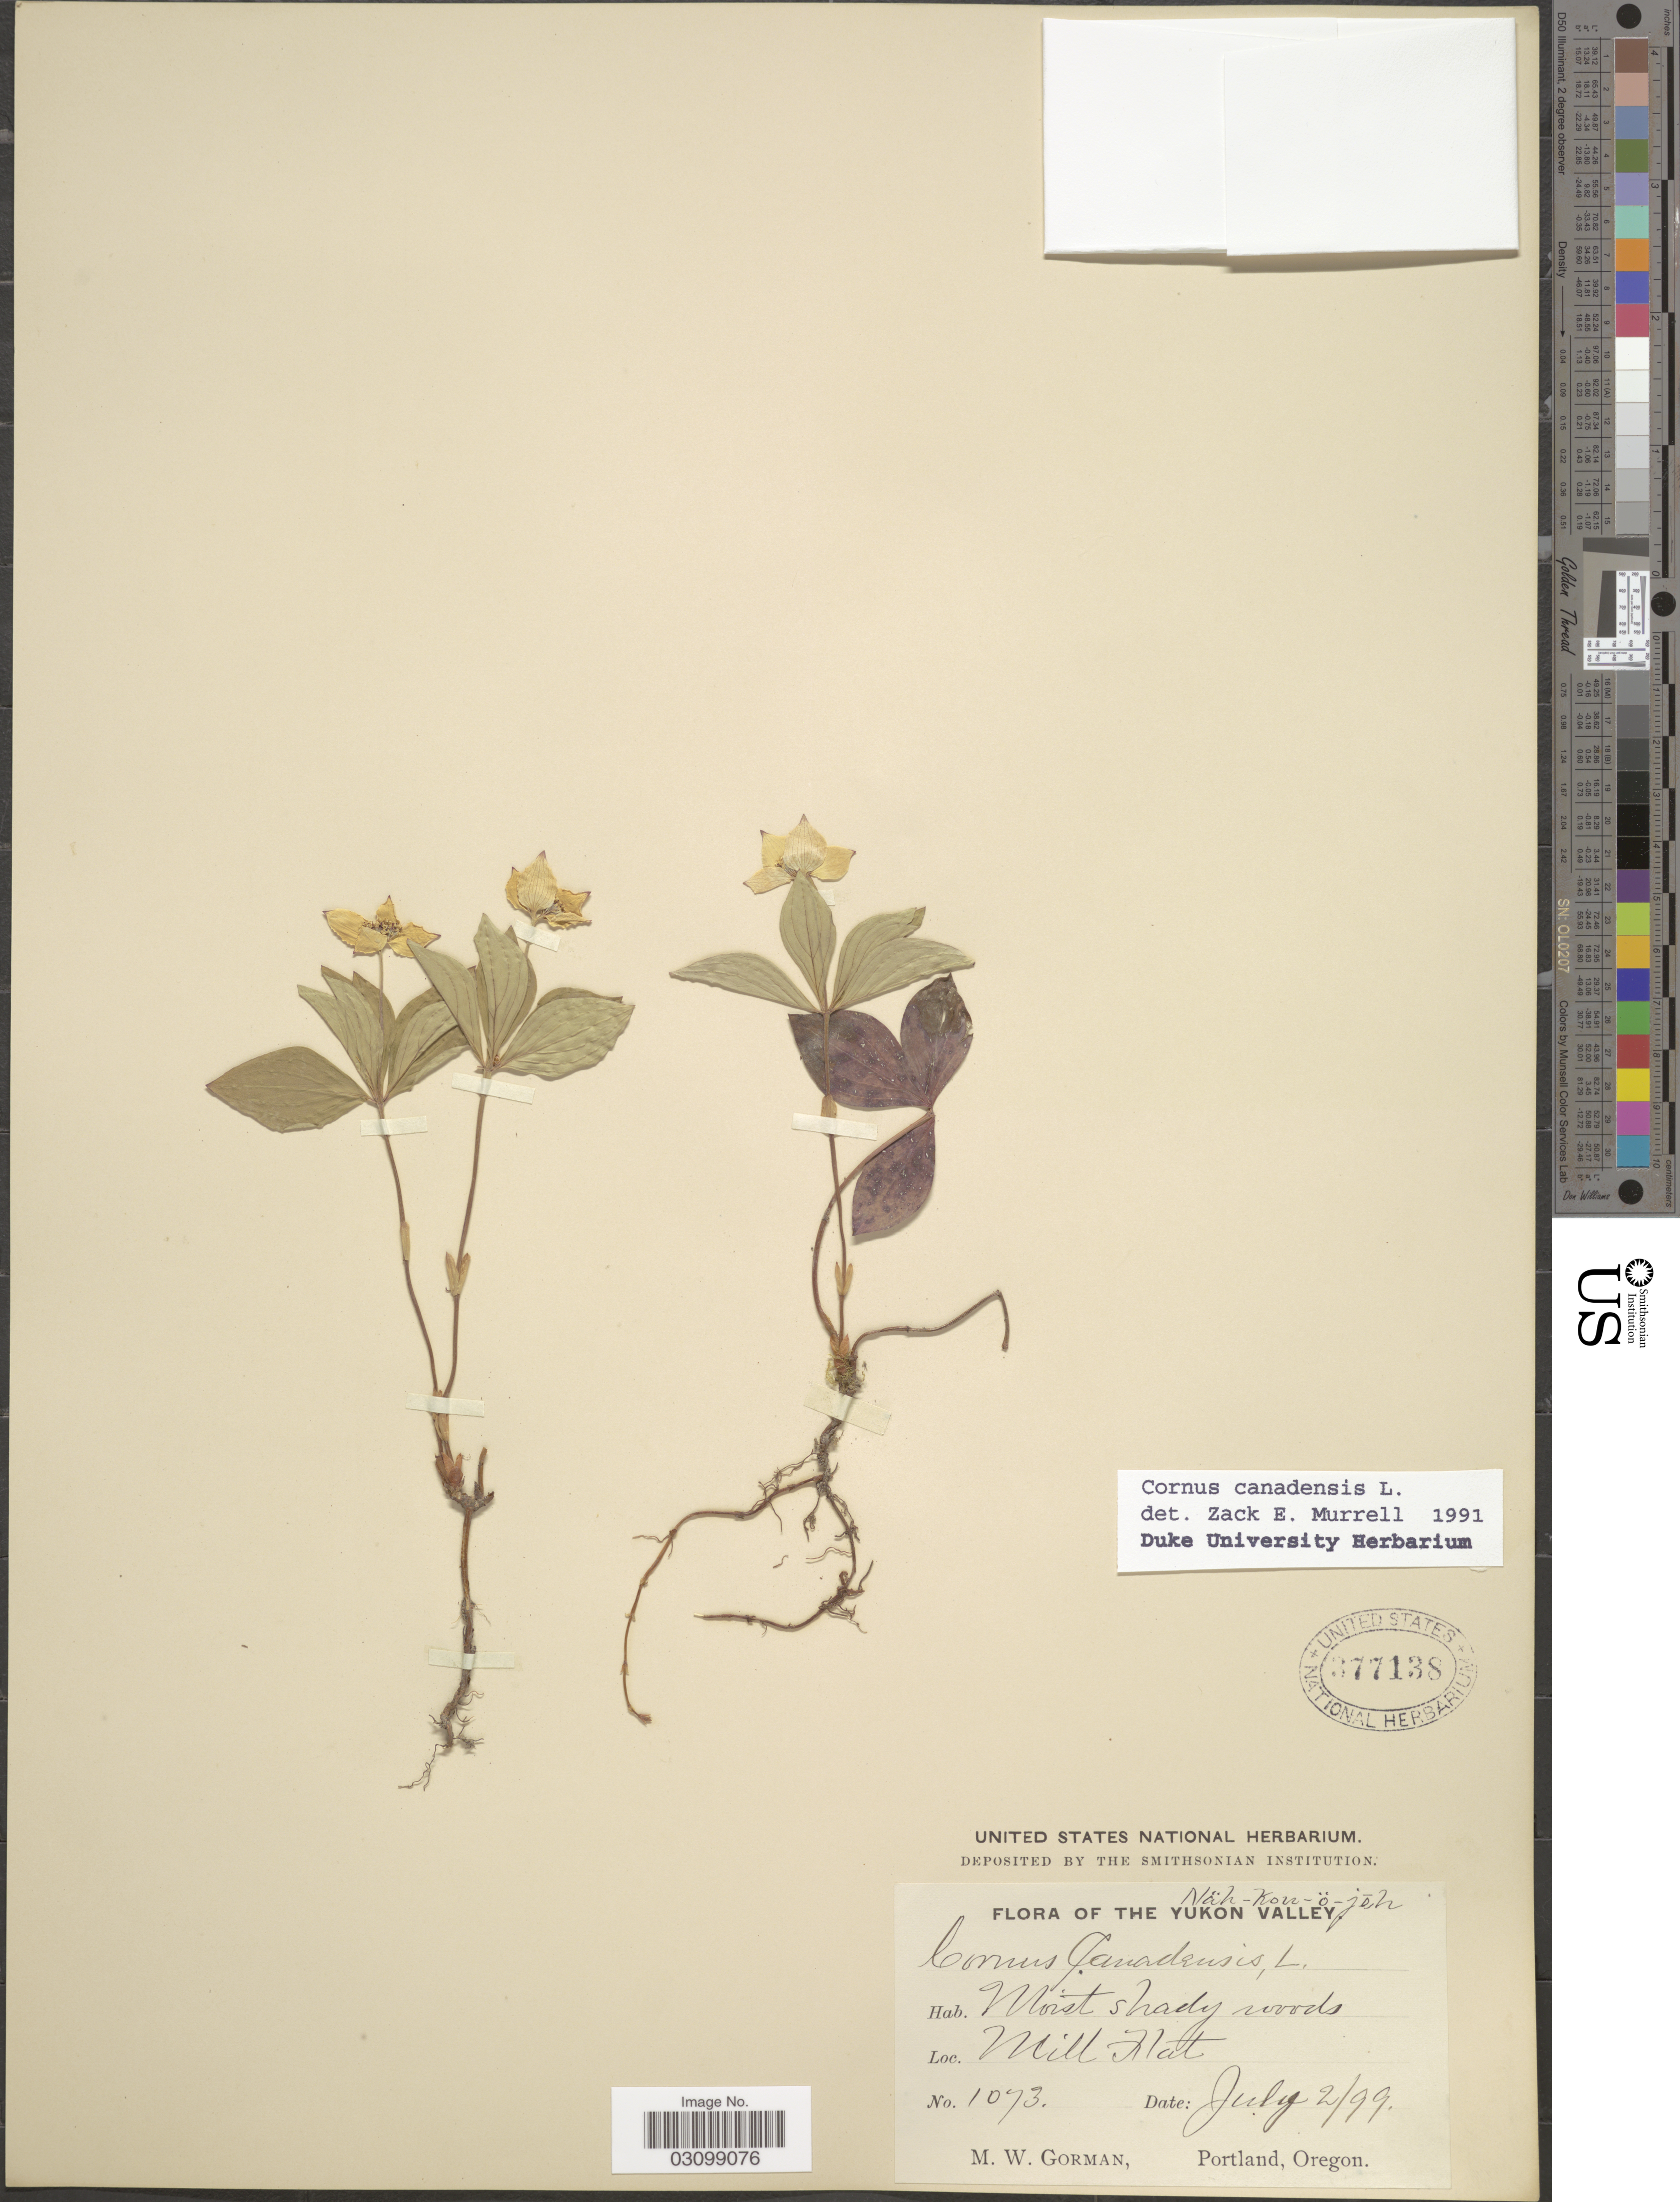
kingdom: Plantae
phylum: Tracheophyta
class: Magnoliopsida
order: Cornales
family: Cornaceae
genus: Cornus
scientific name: Cornus canadensis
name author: L.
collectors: M. W. Gorman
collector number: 1073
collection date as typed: Transcribed d/m/y: 2/7/99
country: Canada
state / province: Yukon Territory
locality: Yukkon Valley. Näh-Kon-ö-jéh. Mill Flat.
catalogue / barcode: US 377138